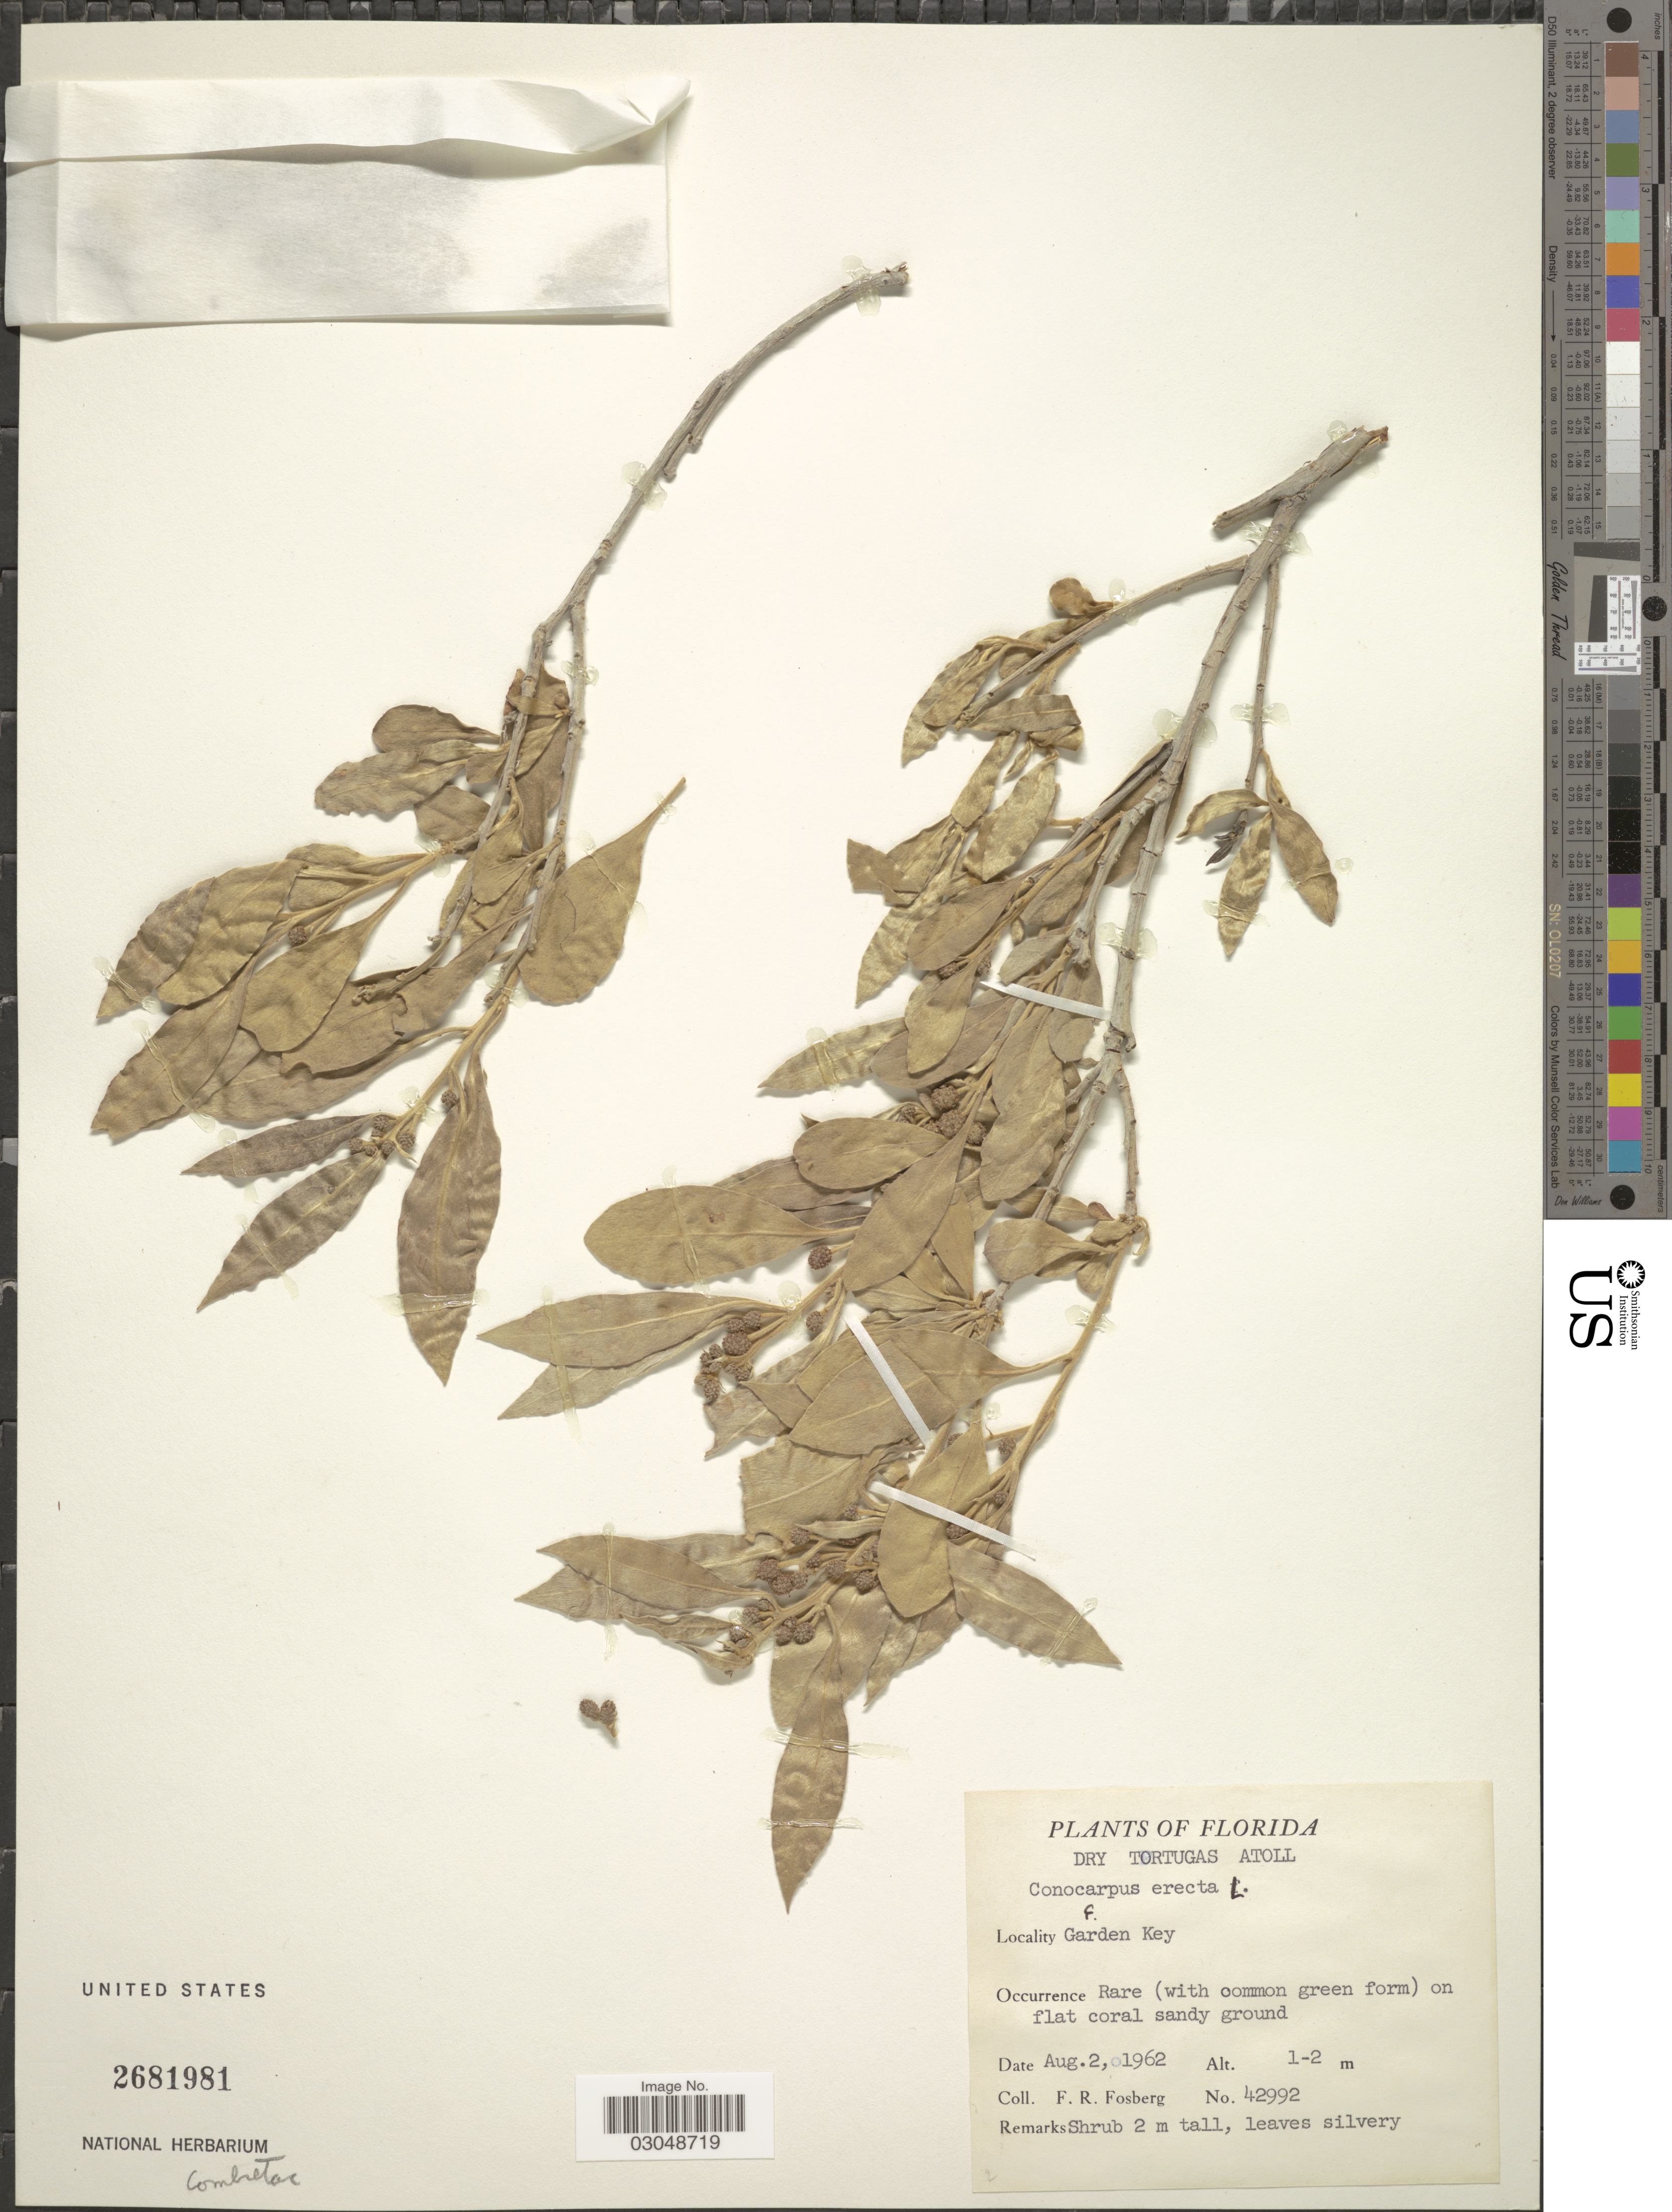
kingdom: Plantae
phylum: Tracheophyta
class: Magnoliopsida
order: Myrtales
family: Combretaceae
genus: Conocarpus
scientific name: Conocarpus erectus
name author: L.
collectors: F. R. Fosberg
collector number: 42992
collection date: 1962-08-02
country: United States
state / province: Florida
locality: Dry Tortugas Atoll. Garden Key.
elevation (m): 1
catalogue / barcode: US 2681981